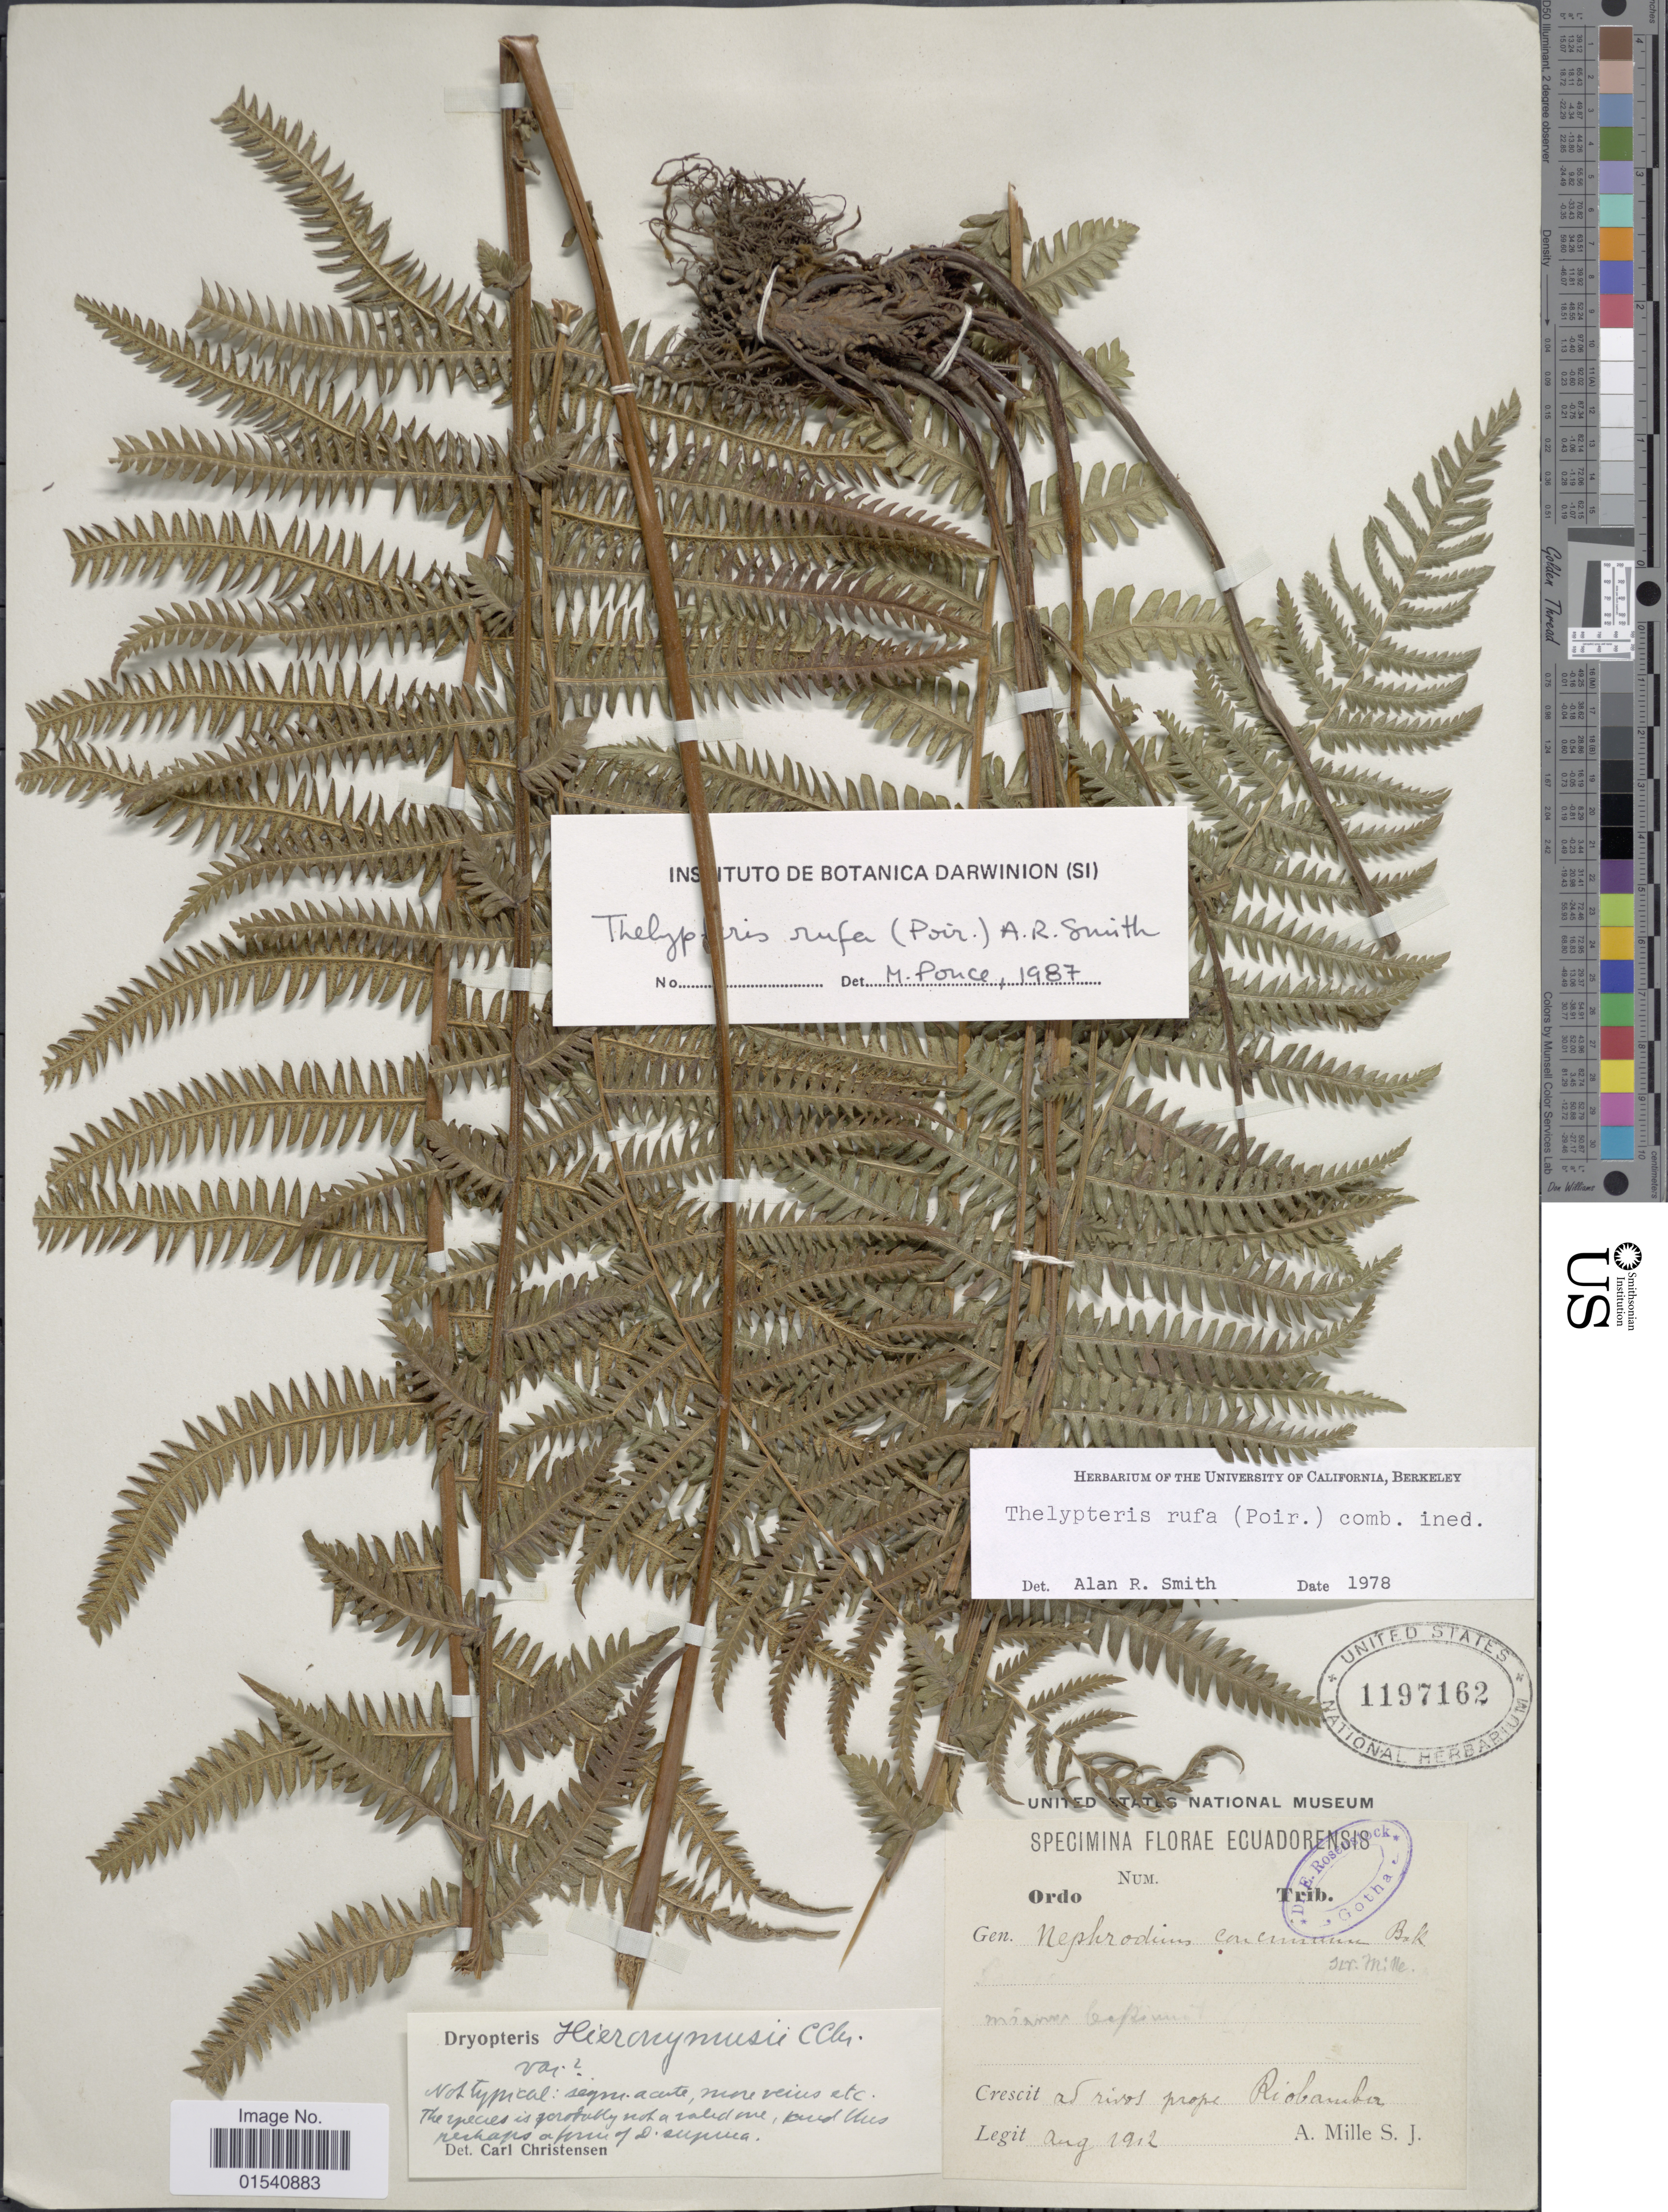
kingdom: Plantae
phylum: Tracheophyta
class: Polypodiopsida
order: Polypodiales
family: Thelypteridaceae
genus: Amauropelta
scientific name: Amauropelta rufa (Poir.) comb. nov., ined 2015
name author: (Poir.)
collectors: A. Mille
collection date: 1912-08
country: Ecuador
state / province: Chimborazo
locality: Ad rivos prope Riobamba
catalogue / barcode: US 1197162